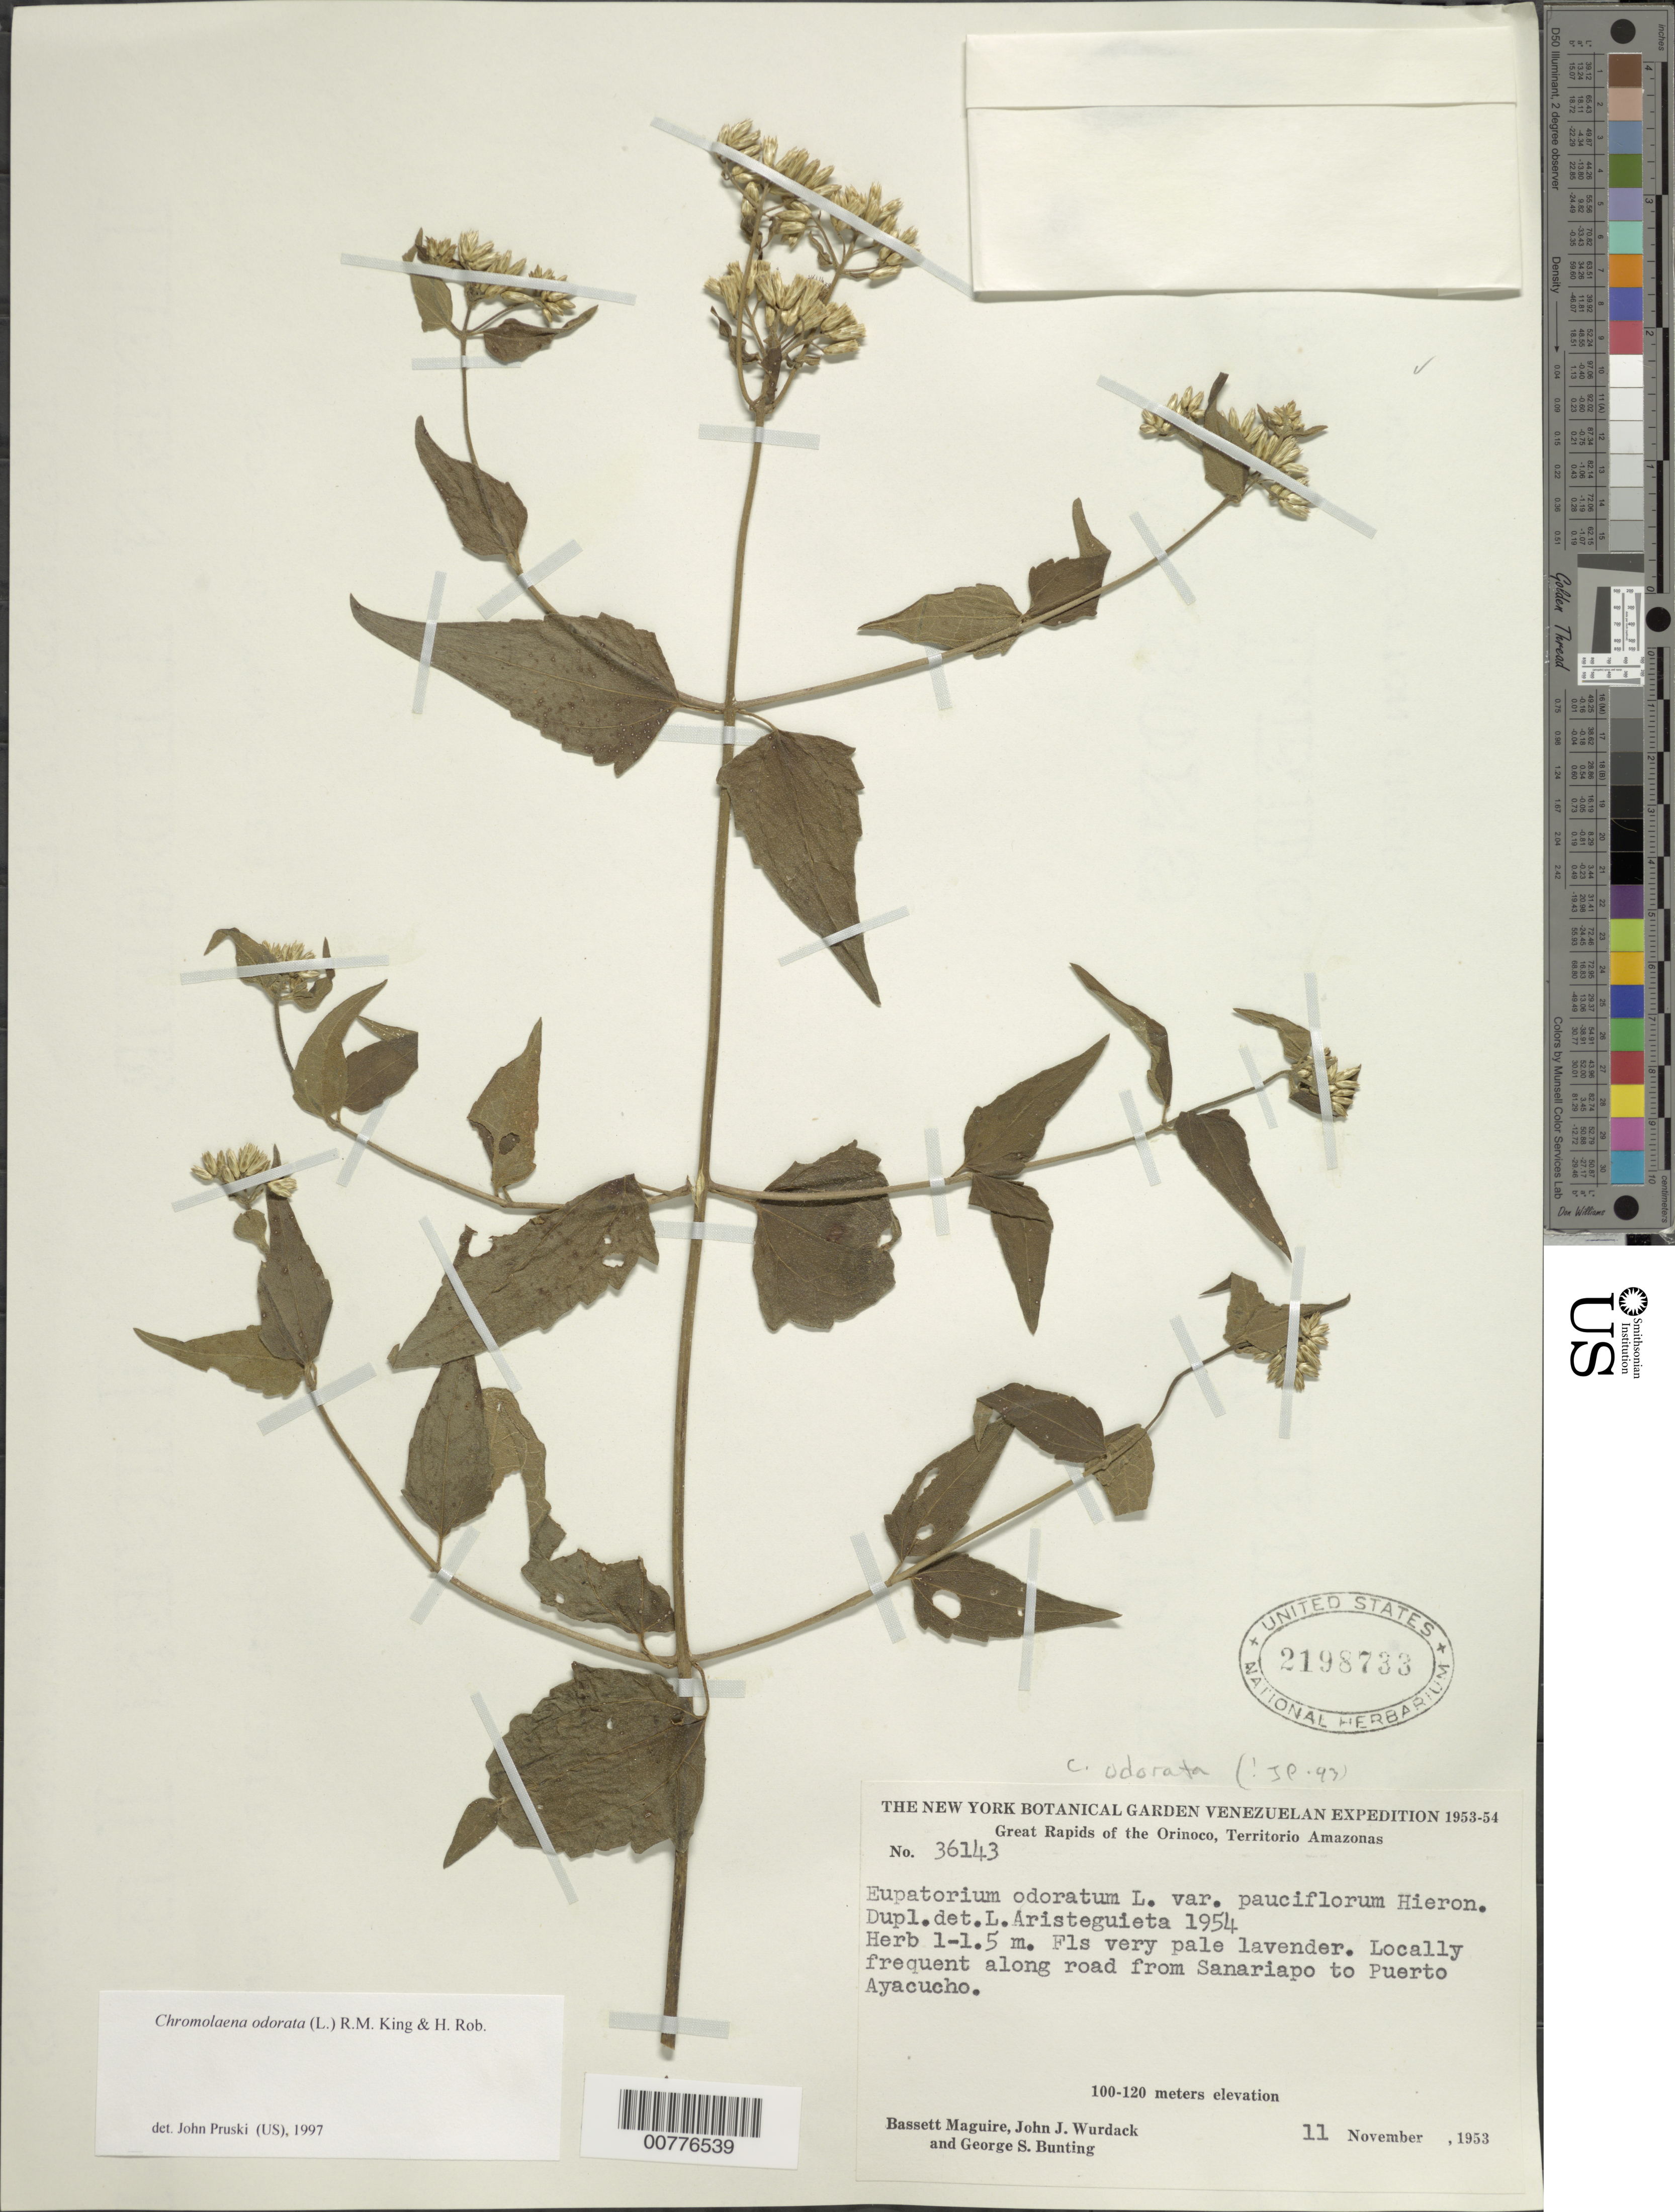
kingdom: Plantae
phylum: Tracheophyta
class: Magnoliopsida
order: Asterales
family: Asteraceae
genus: Chromolaena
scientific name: Chromolaena odorata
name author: (L.) R.M. King & H. Rob.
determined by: Pruski, J. F.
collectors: B. Maguire, J. J. Wurdack & G. S. Bunting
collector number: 36143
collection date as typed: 11-Nov-53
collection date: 1953-11-11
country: Venezuela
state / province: Amazonas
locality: Sanariapo, road to Puerto Ayacucho, great rapids of the Orinoco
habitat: Along road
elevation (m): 100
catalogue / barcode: US 2198733